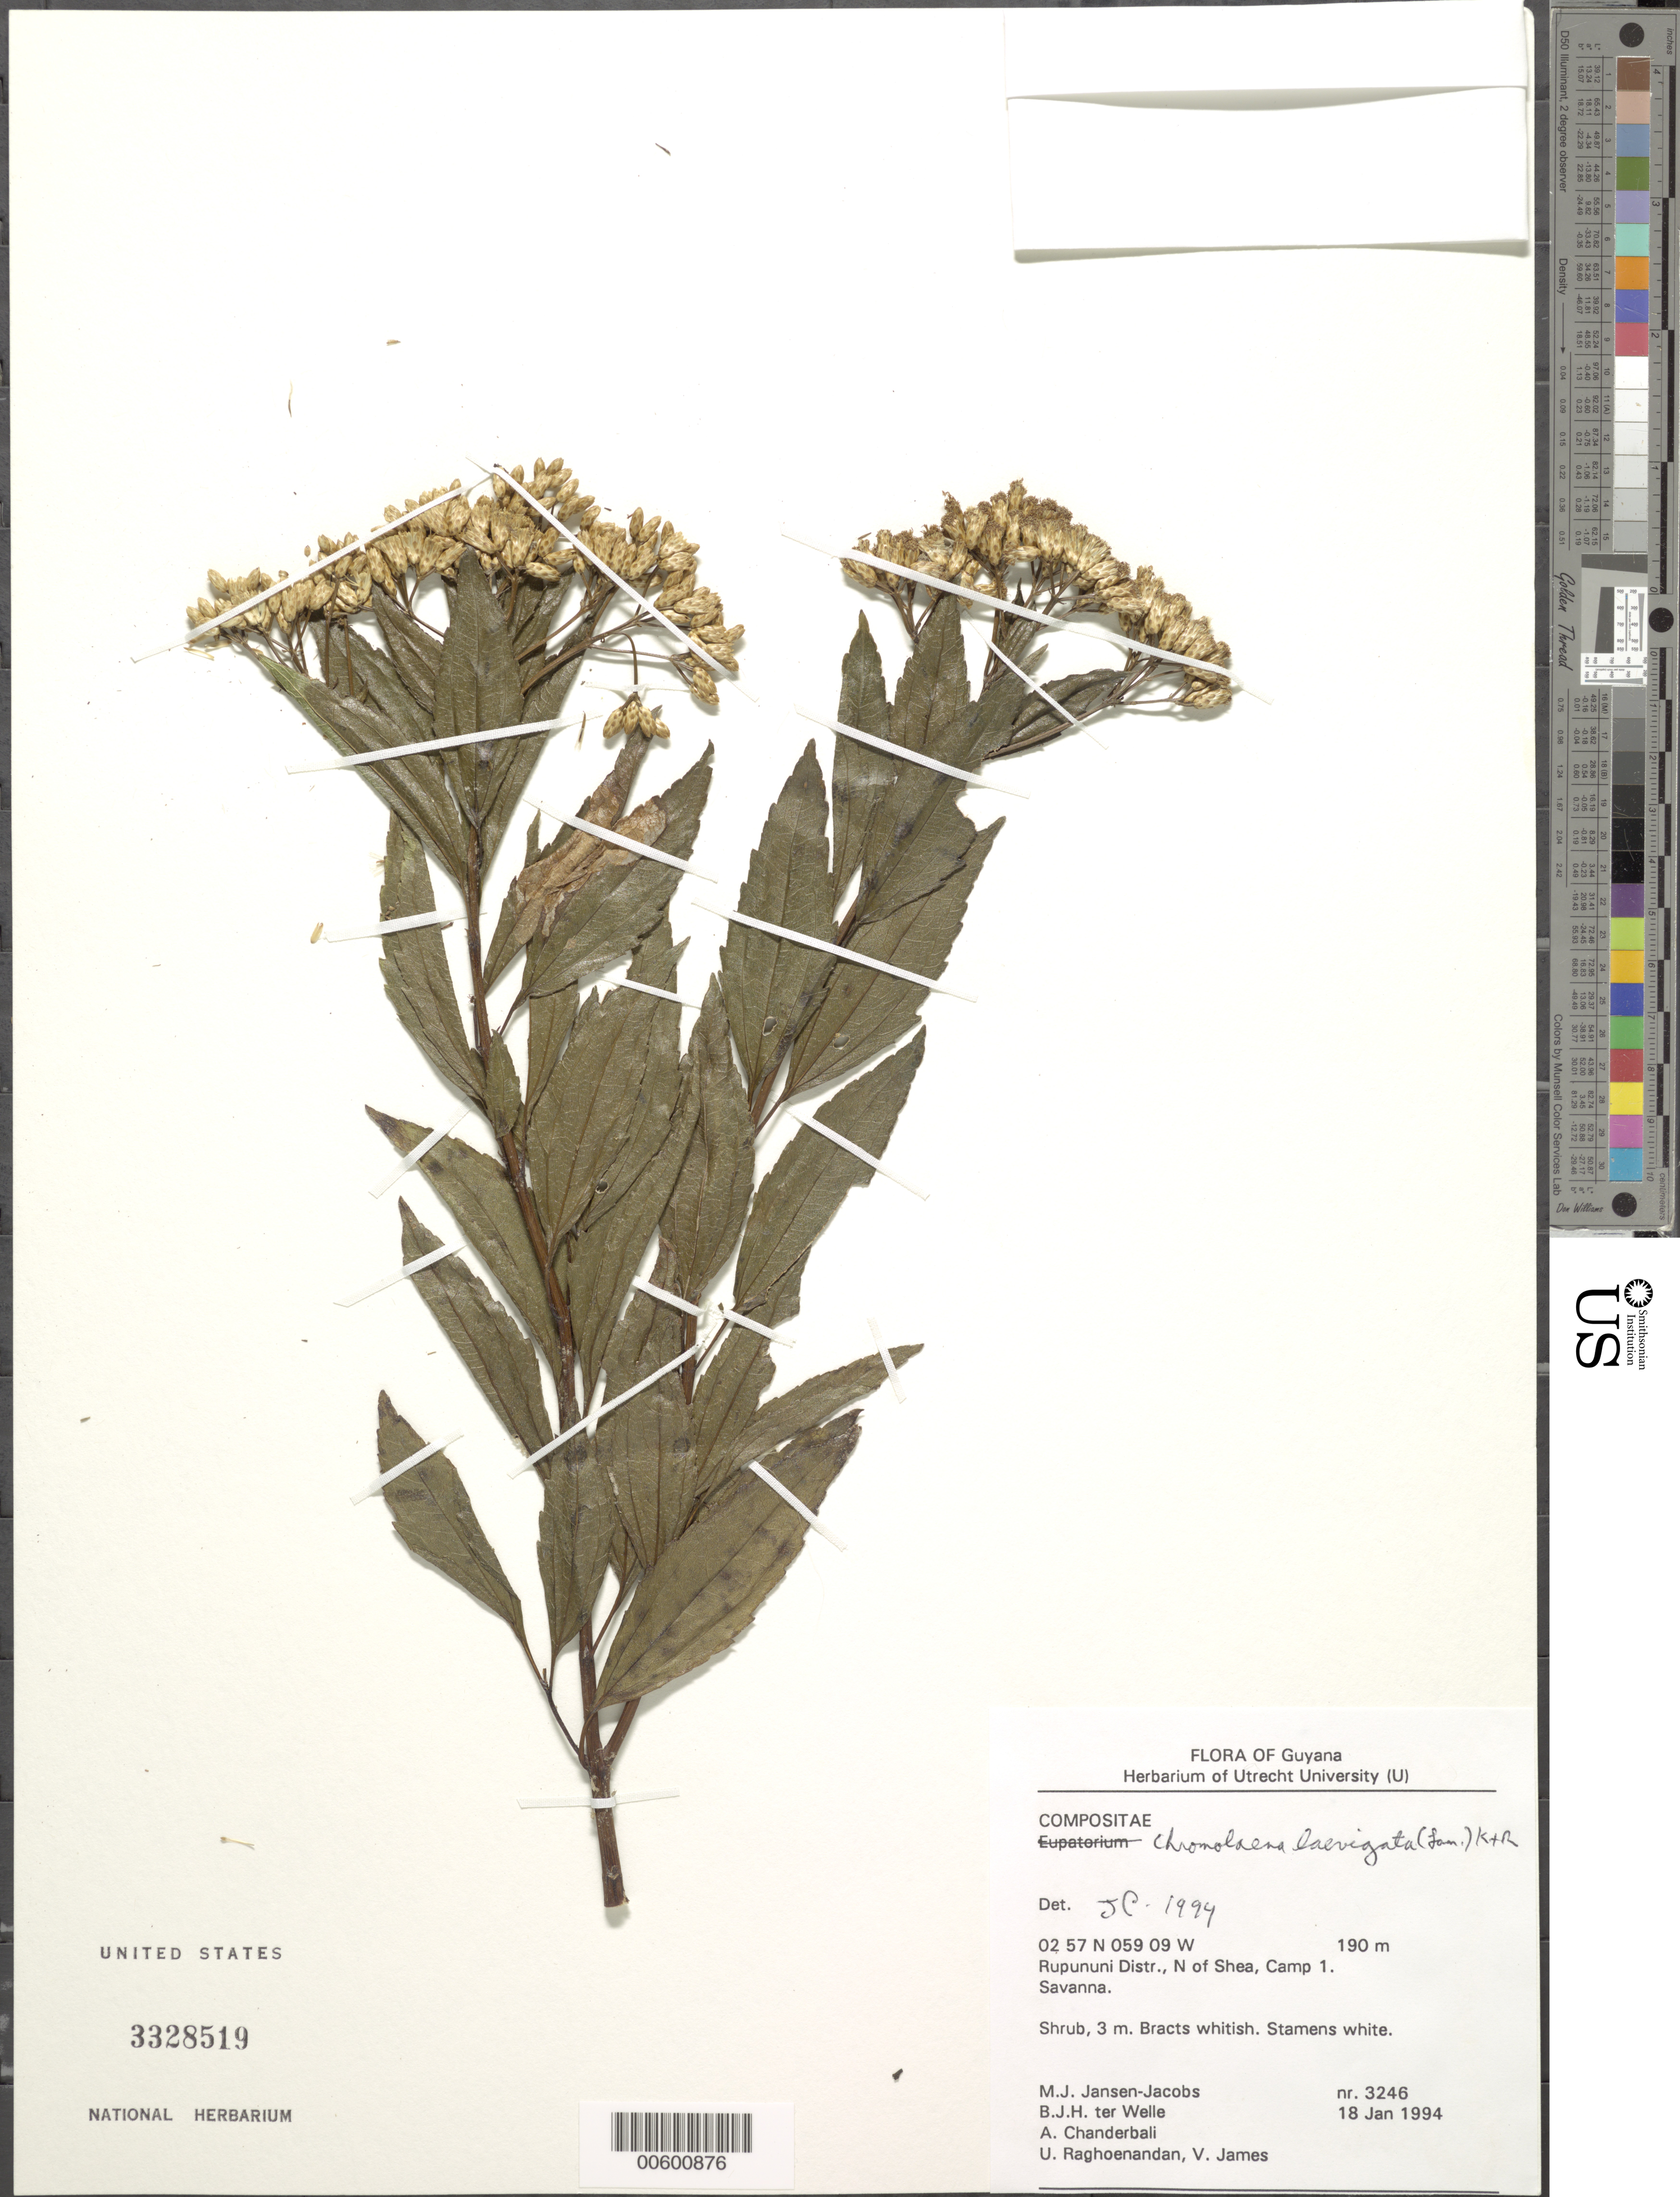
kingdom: Plantae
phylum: Tracheophyta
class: Magnoliopsida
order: Asterales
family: Asteraceae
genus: Chromolaena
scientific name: Chromolaena laevigata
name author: (Lam.) R.M. King & H. Rob.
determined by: Pruski, J. F.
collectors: M. J. Jansen-Jacobs, B. Welle, A. S. Chanderbali, U. Raghoenandan & V. James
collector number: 3246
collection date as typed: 18-Jan-94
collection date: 1994-01-18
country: Guyana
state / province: U. Takutu-U. Essequibo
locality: Shea, N of, camp 1, Rupununi District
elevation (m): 190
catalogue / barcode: US 3328519